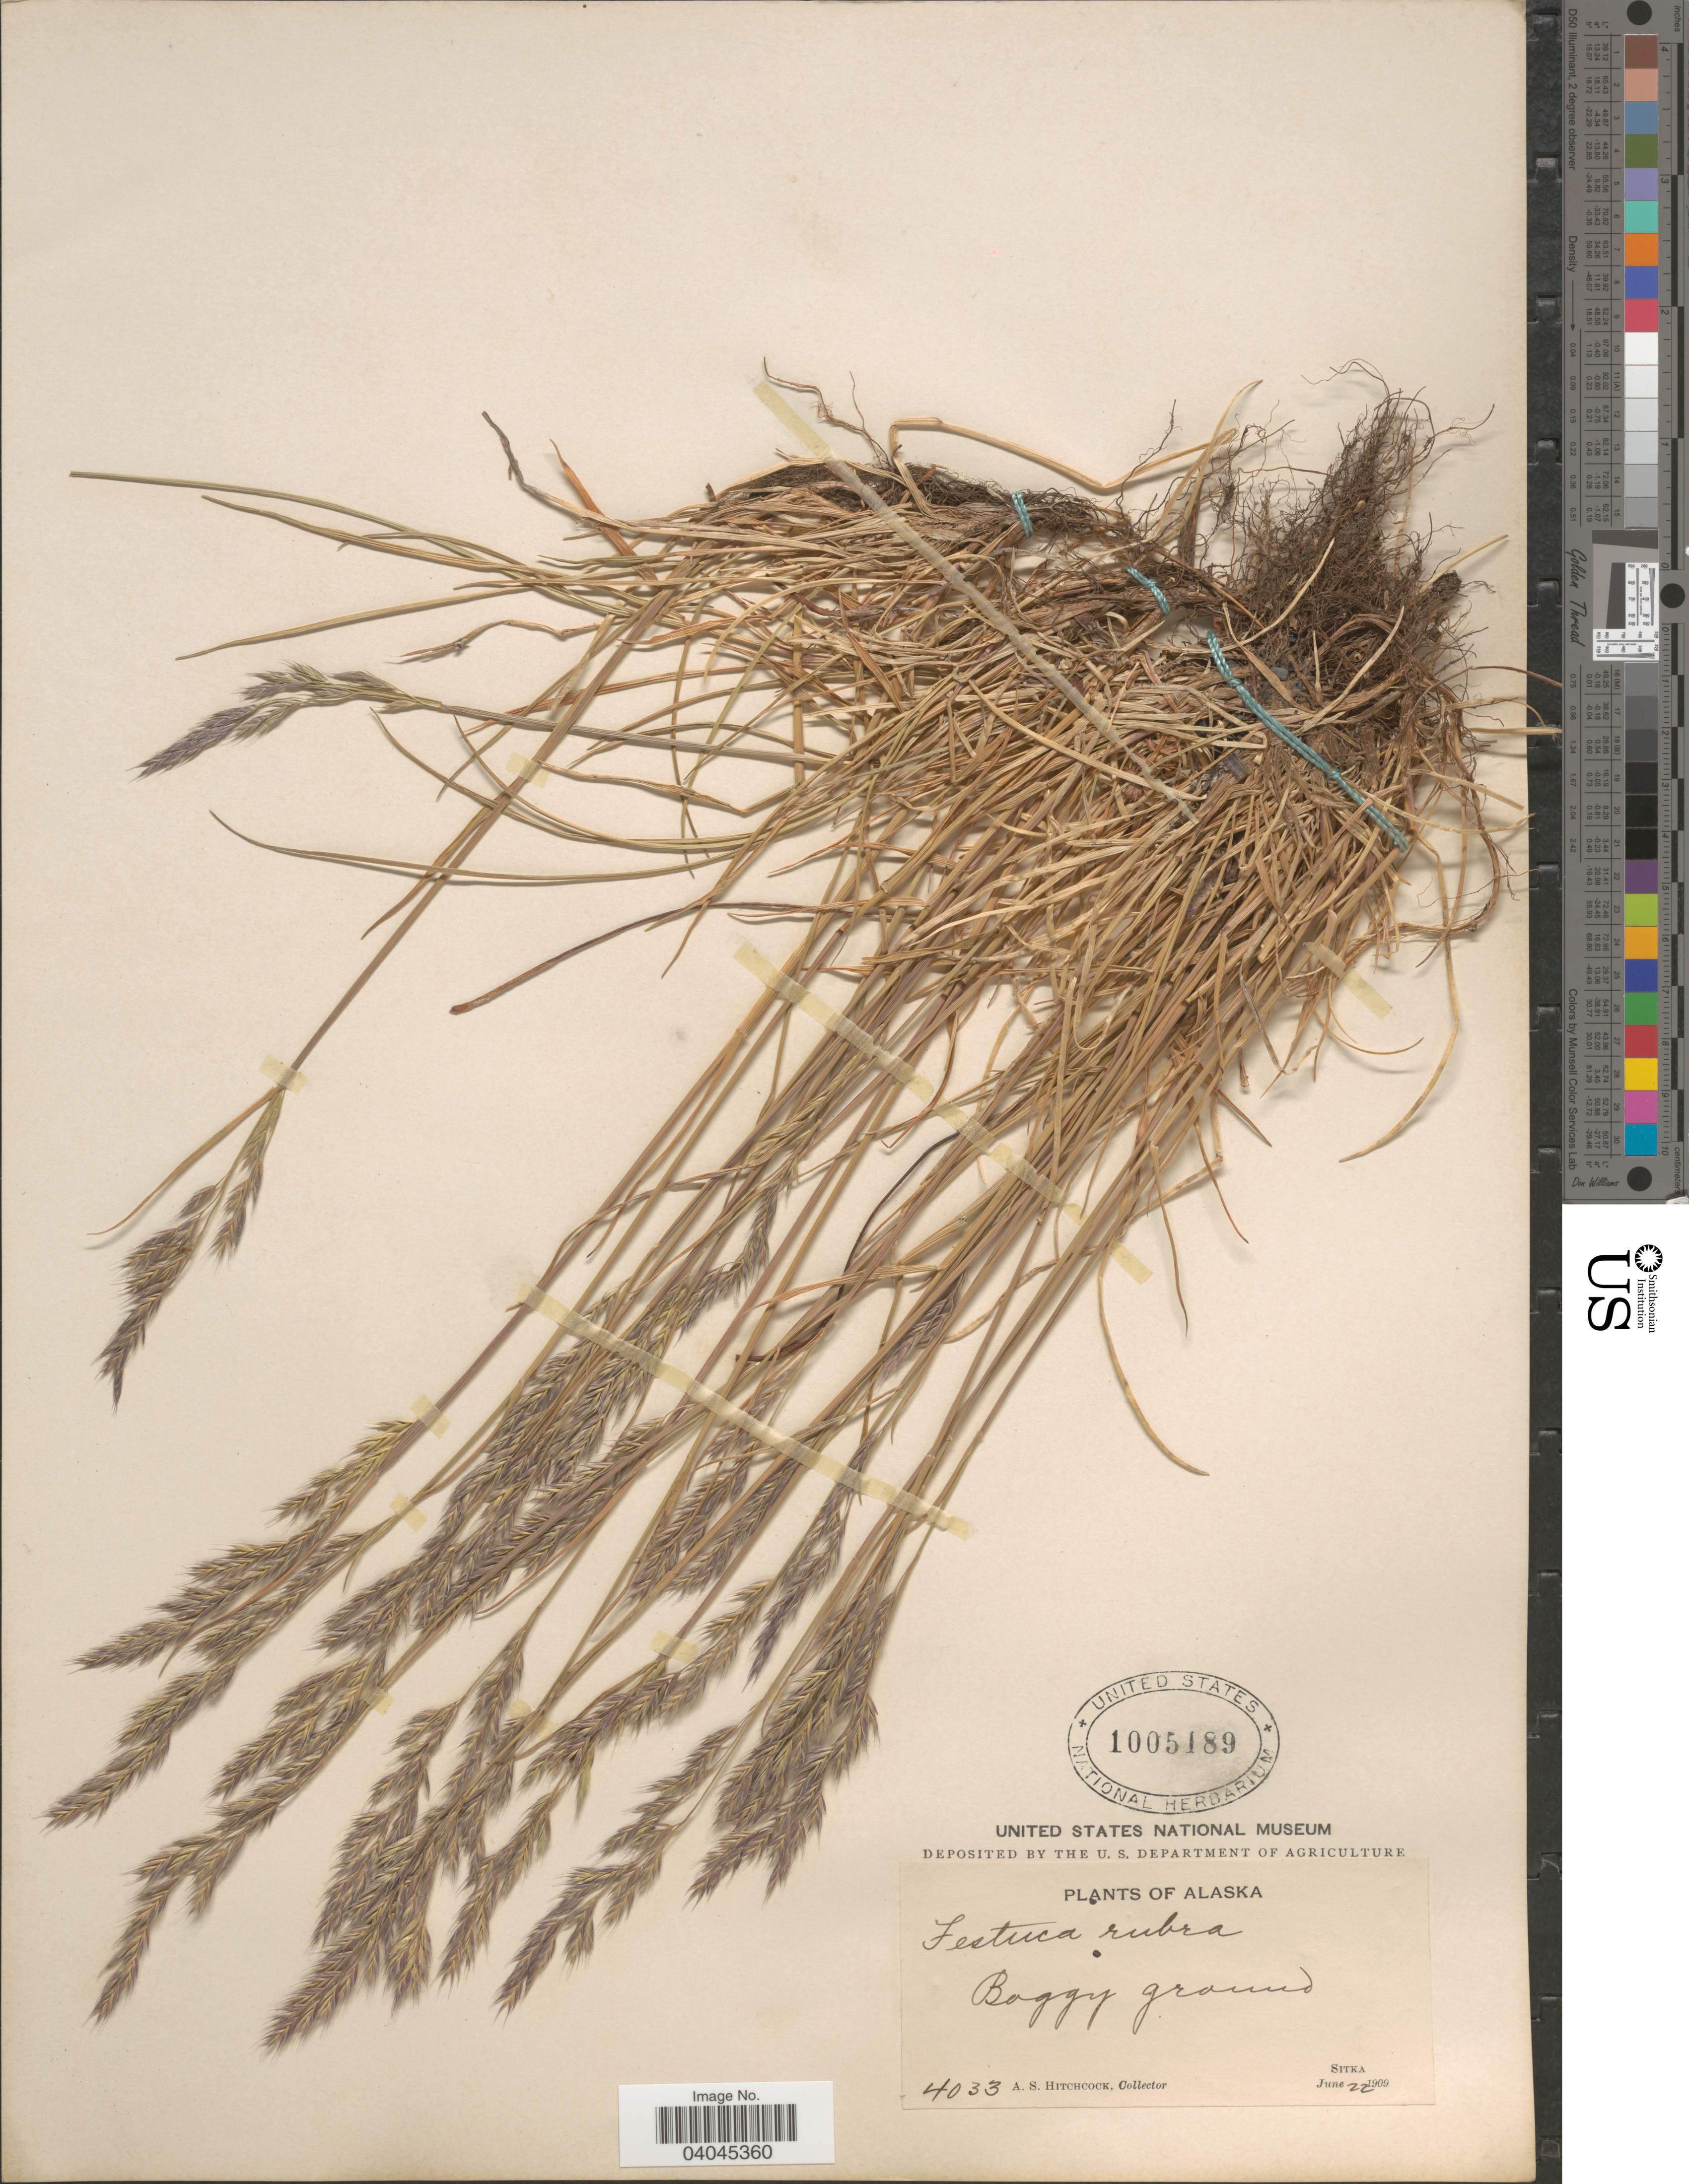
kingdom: Plantae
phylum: Tracheophyta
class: Liliopsida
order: Poales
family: Poaceae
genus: Festuca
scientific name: Festuca rubra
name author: L.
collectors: A. S. Hitchcock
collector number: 4033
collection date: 1909-06-22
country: United States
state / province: Alaska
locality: Sitka.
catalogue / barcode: US 1005189